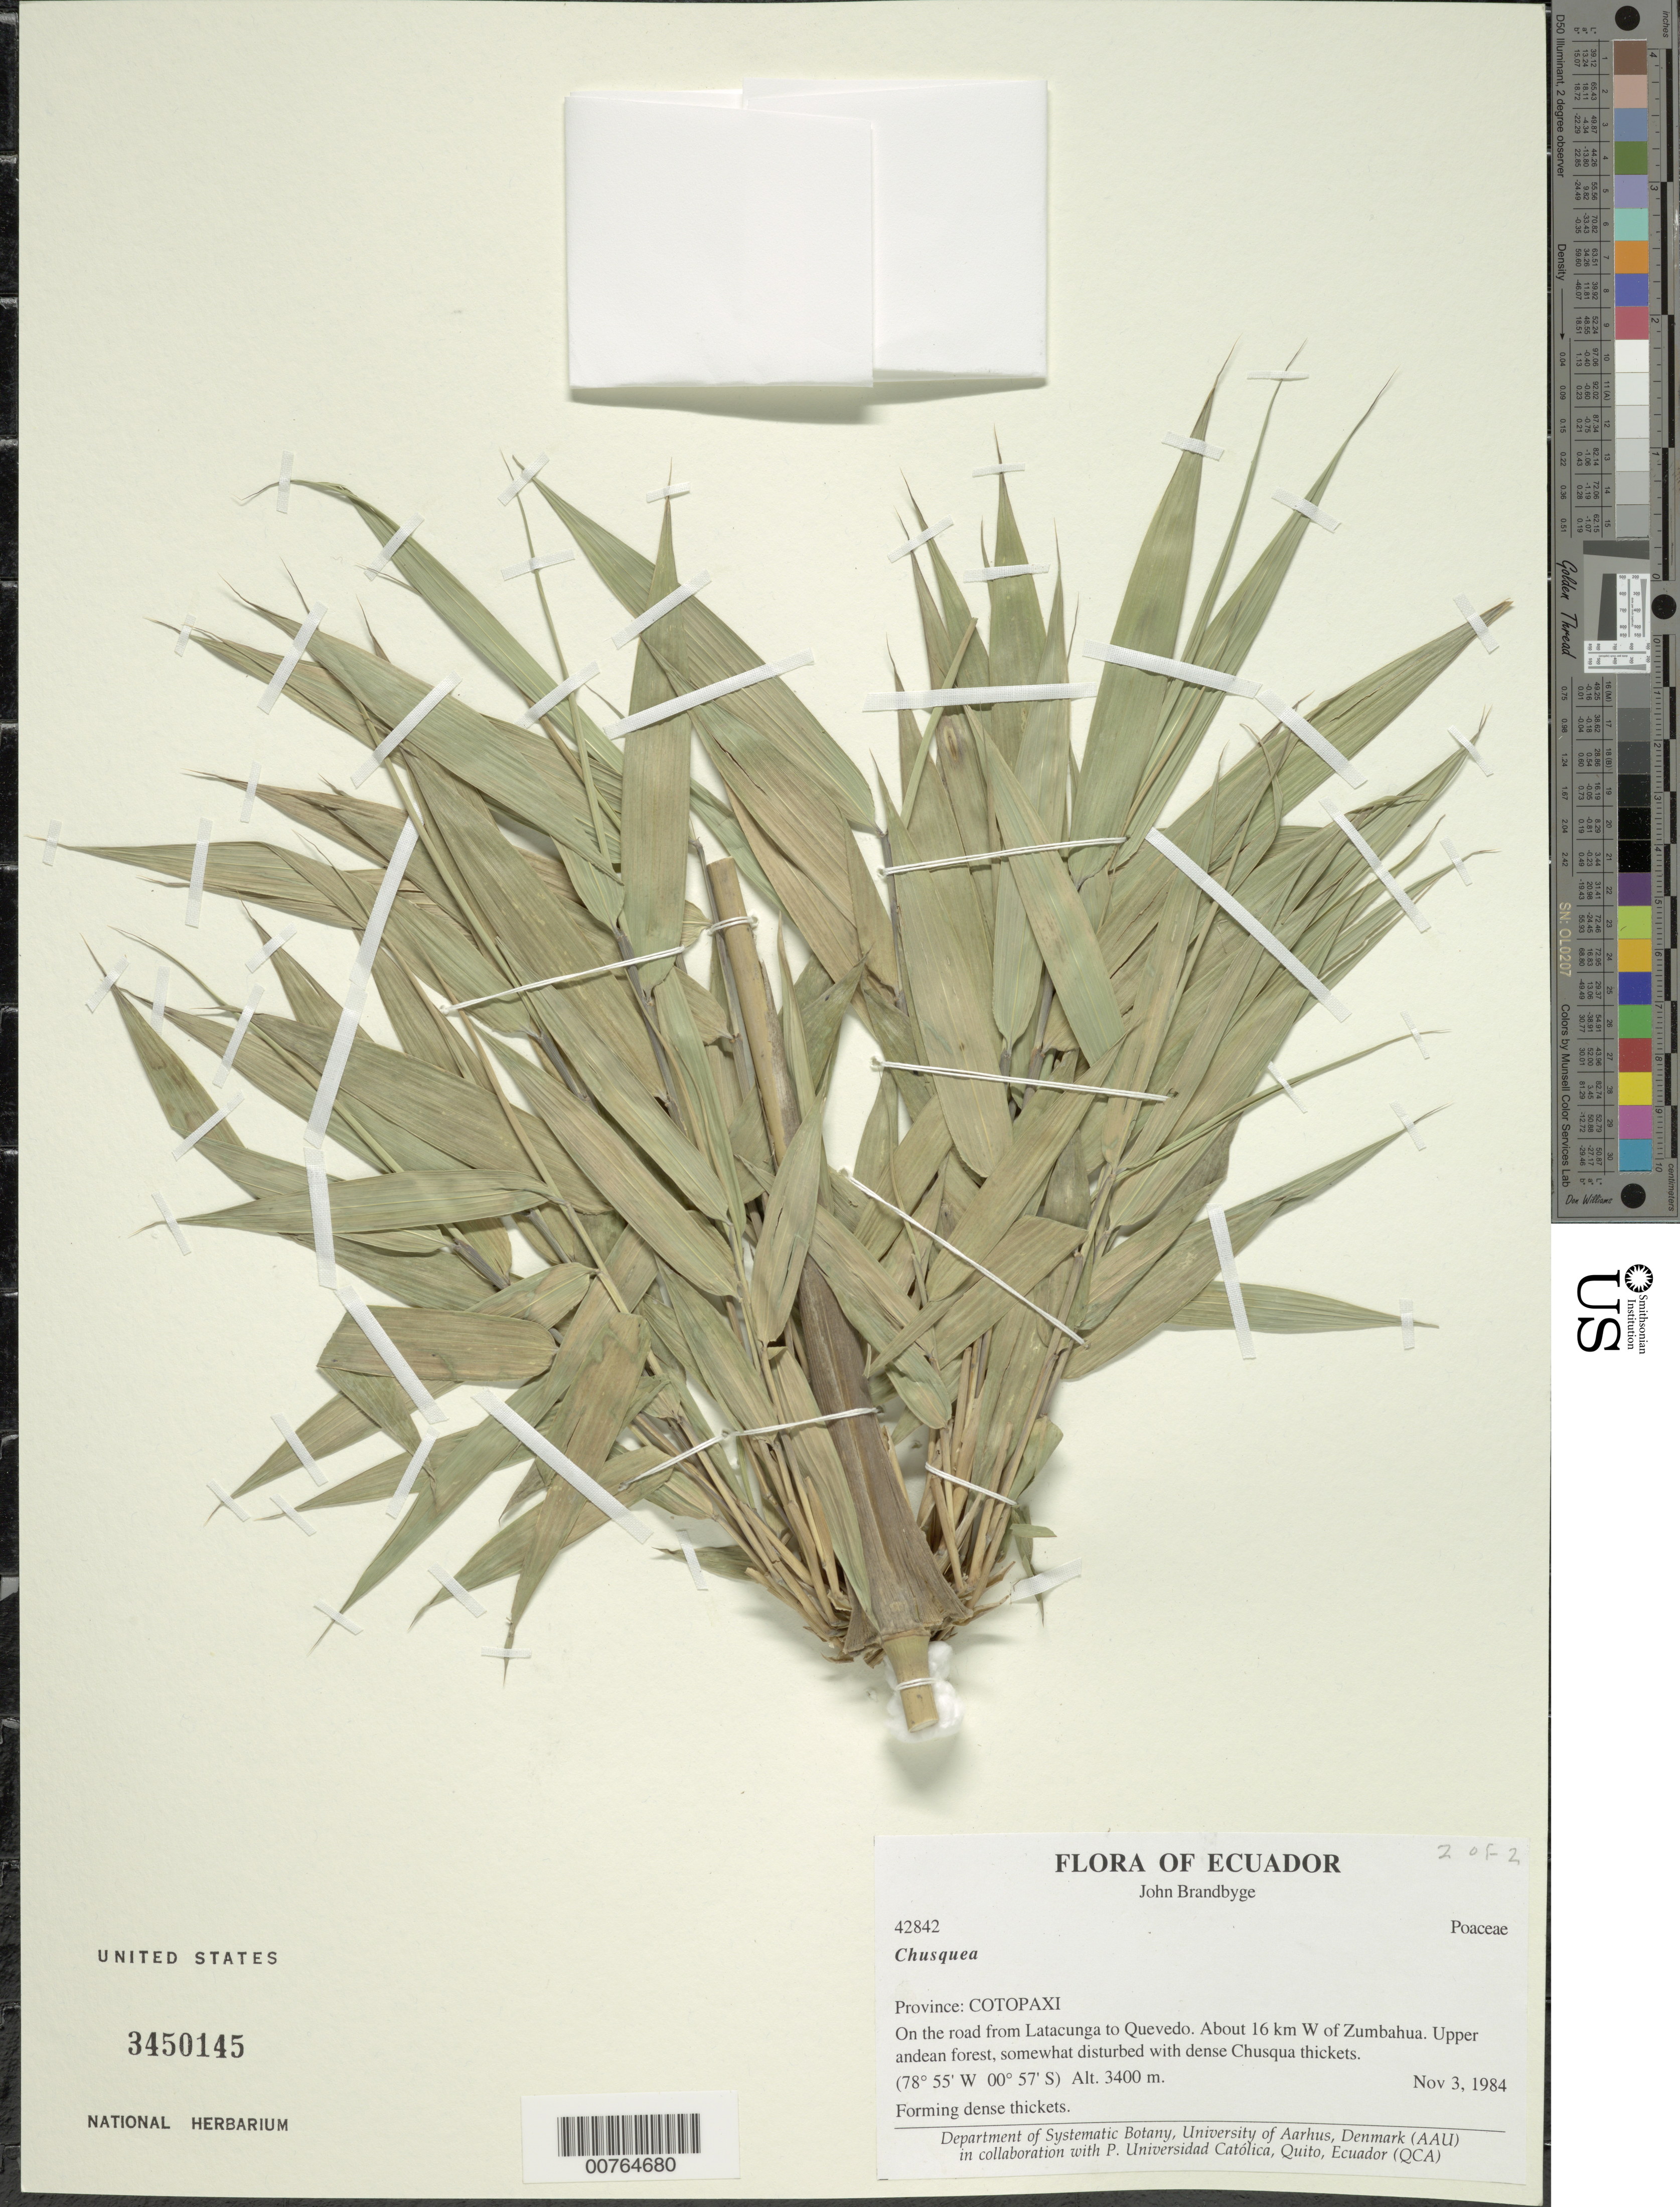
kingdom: Plantae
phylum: Tracheophyta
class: Liliopsida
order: Poales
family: Poaceae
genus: Chusquea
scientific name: Chusquea sp.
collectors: J. Brandbyge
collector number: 42842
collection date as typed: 03 Nov 1984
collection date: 1984-11-03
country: Ecuador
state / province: Cotopaxi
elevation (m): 3400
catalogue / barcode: US 3450145